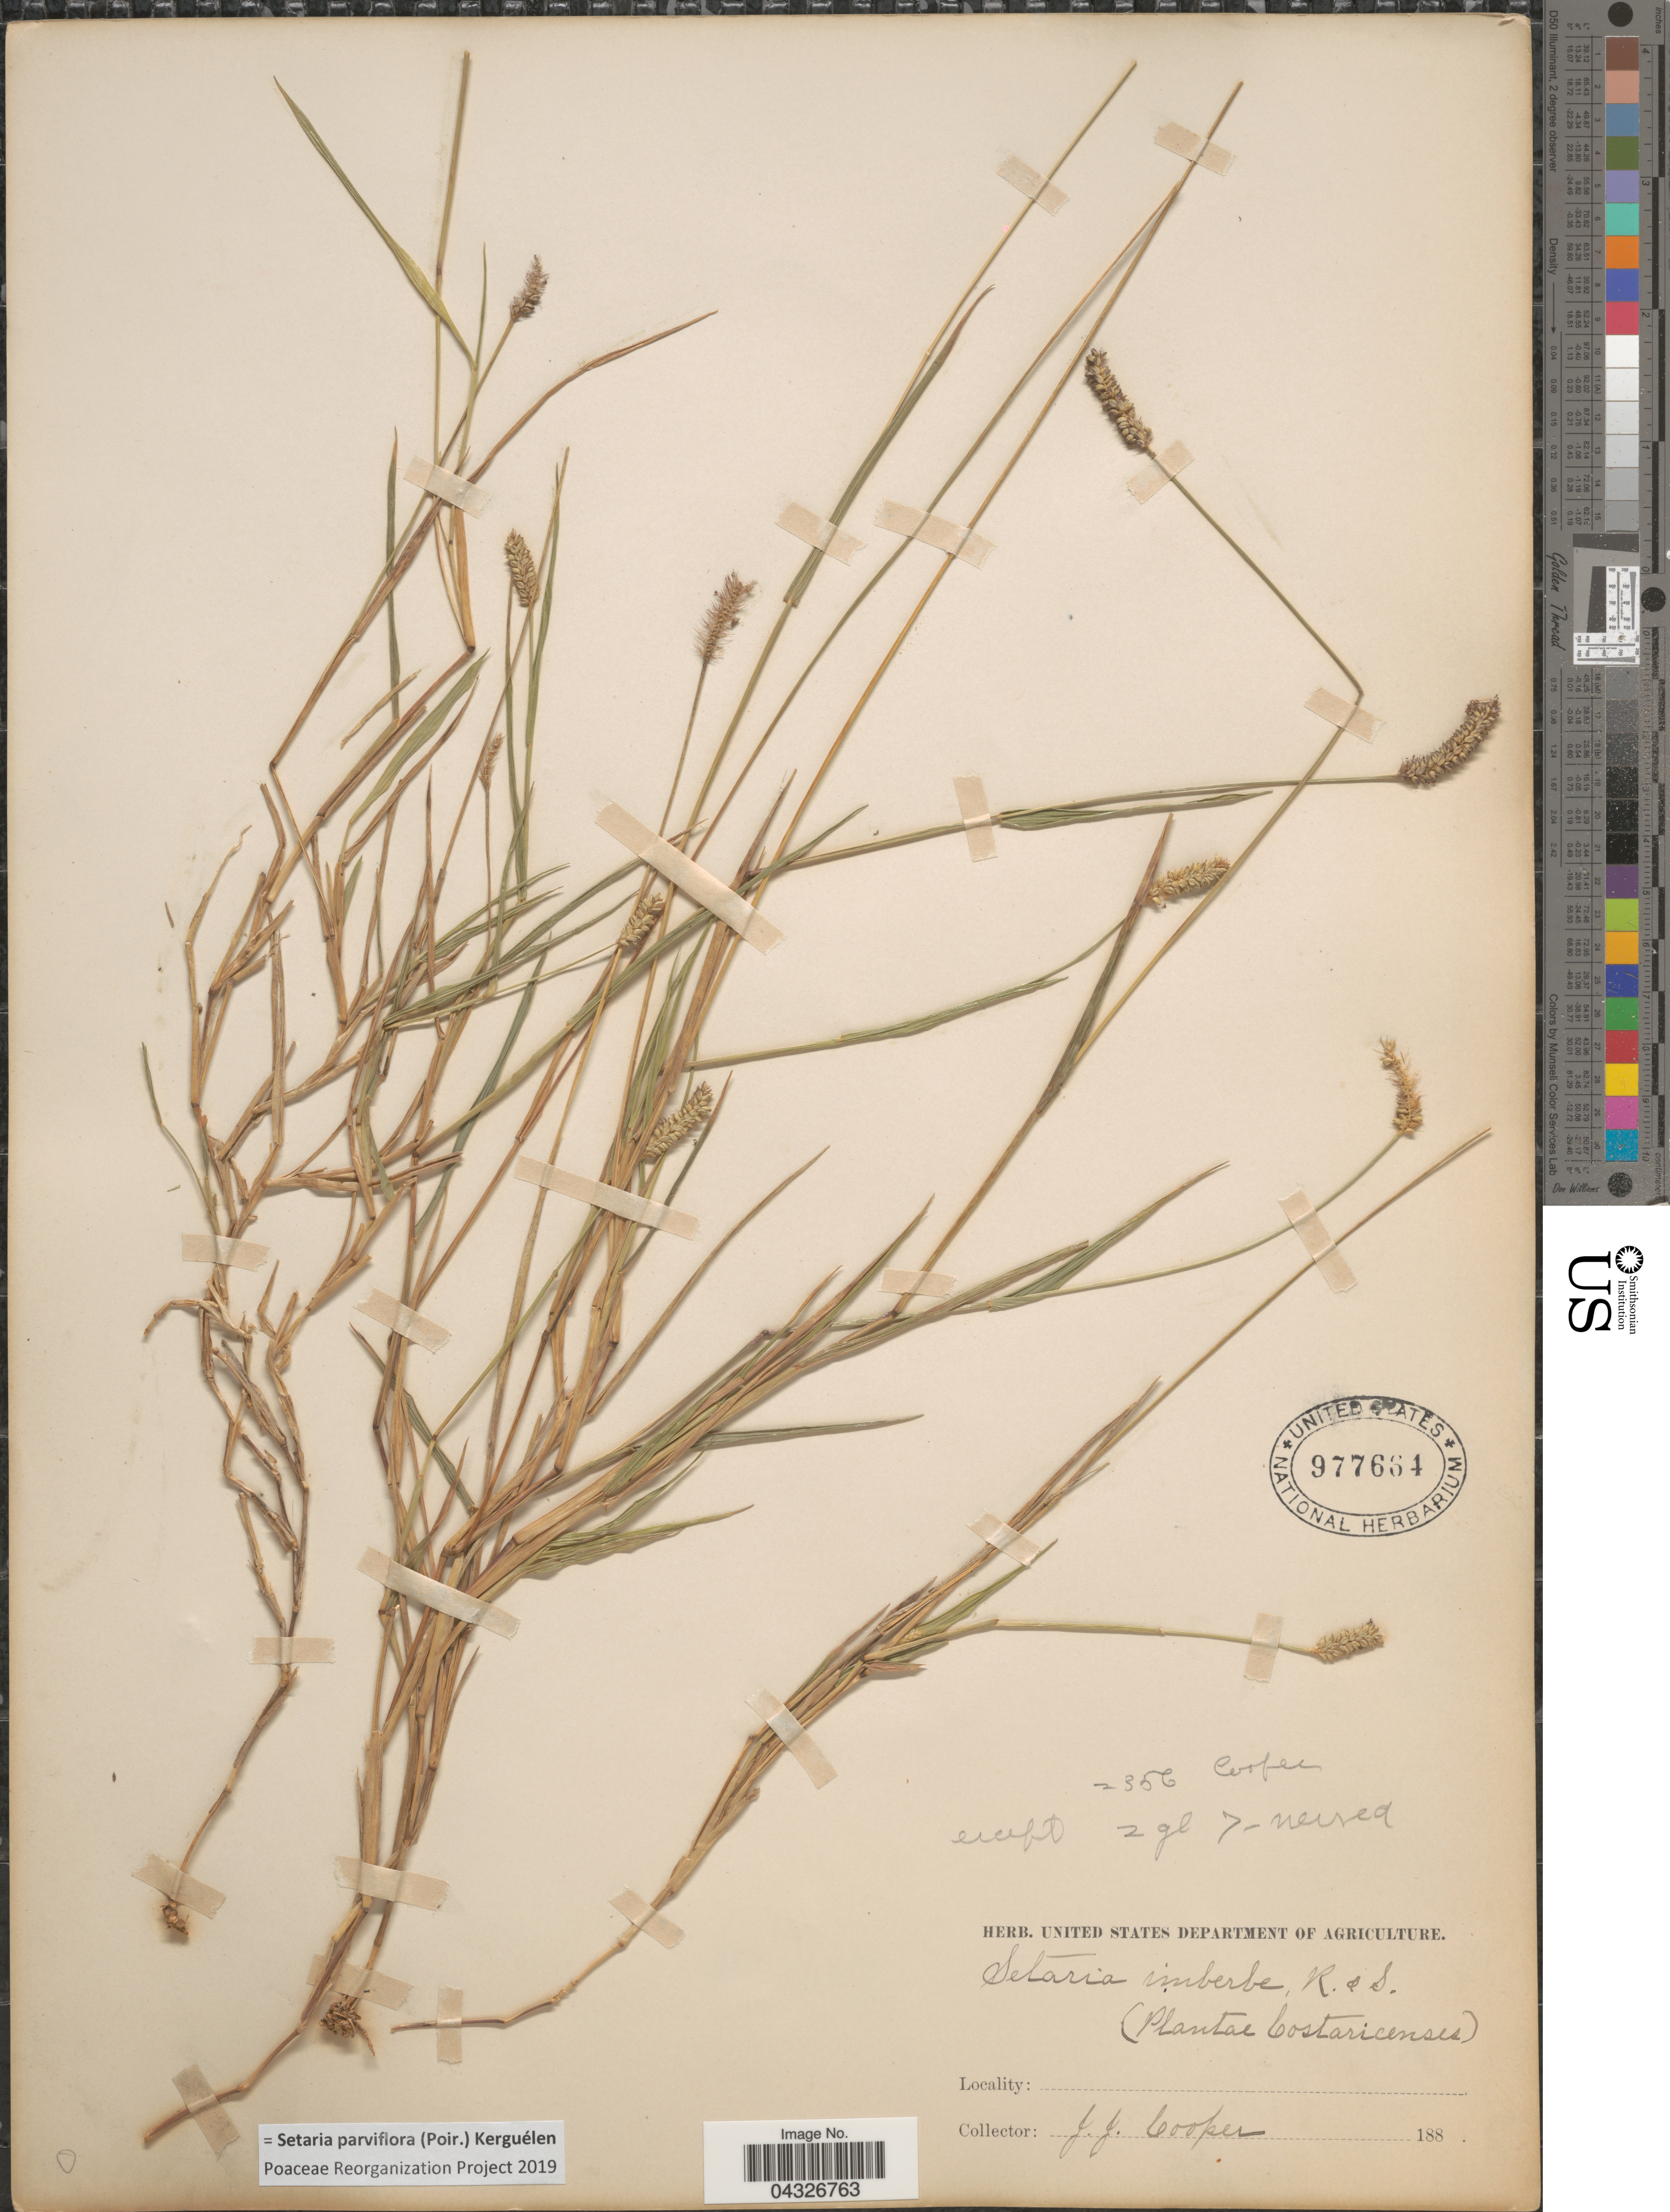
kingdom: Plantae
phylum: Tracheophyta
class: Liliopsida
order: Poales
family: Poaceae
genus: Setaria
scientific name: Setaria parviflora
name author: (Poir.) Kerguélen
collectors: J. J. Cooper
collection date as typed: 188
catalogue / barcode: US 977664